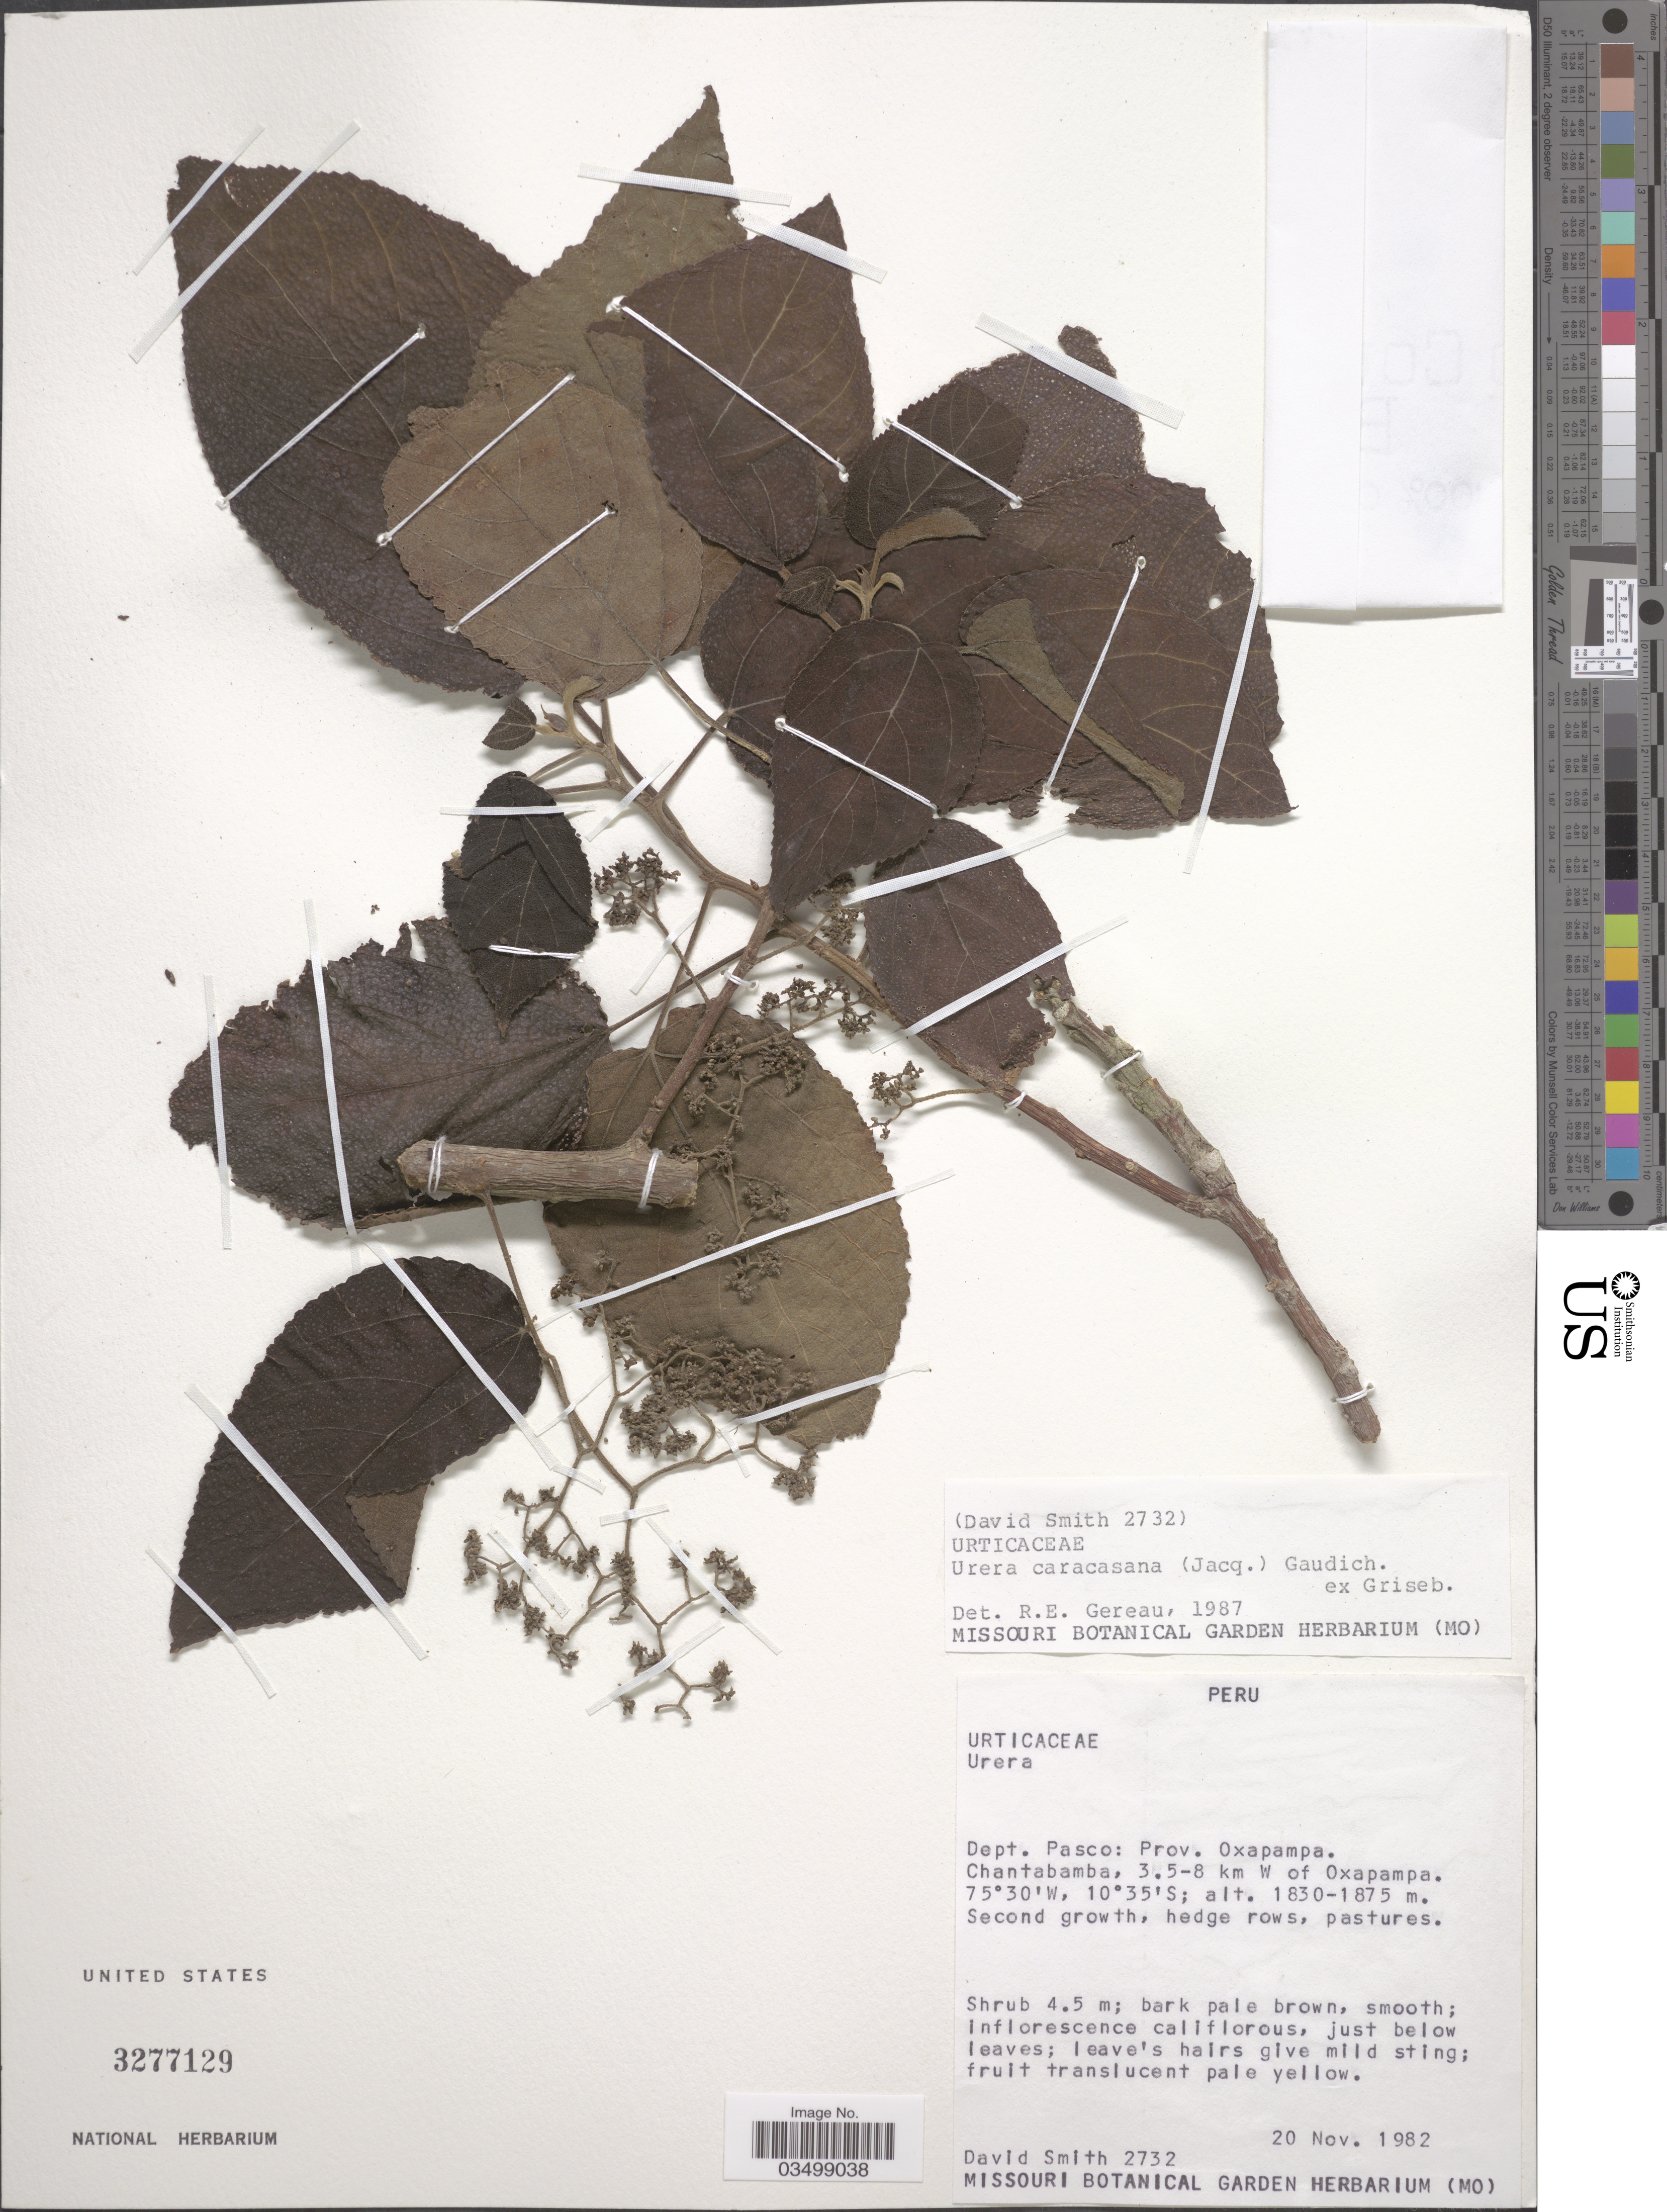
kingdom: Plantae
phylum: Tracheophyta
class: Magnoliopsida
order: Rosales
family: Urticaceae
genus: Urera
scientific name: Urera caracasana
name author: (Jacq.) Gaudich. ex Griseb.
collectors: D. C. Smith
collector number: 2732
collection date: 1982-11-20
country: Peru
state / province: Pasco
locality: Dept. Pasco: Prov. Oxapampa. Chantabamba, 3.5-8 km W of Oxapampa.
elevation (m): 1830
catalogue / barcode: US 3277129